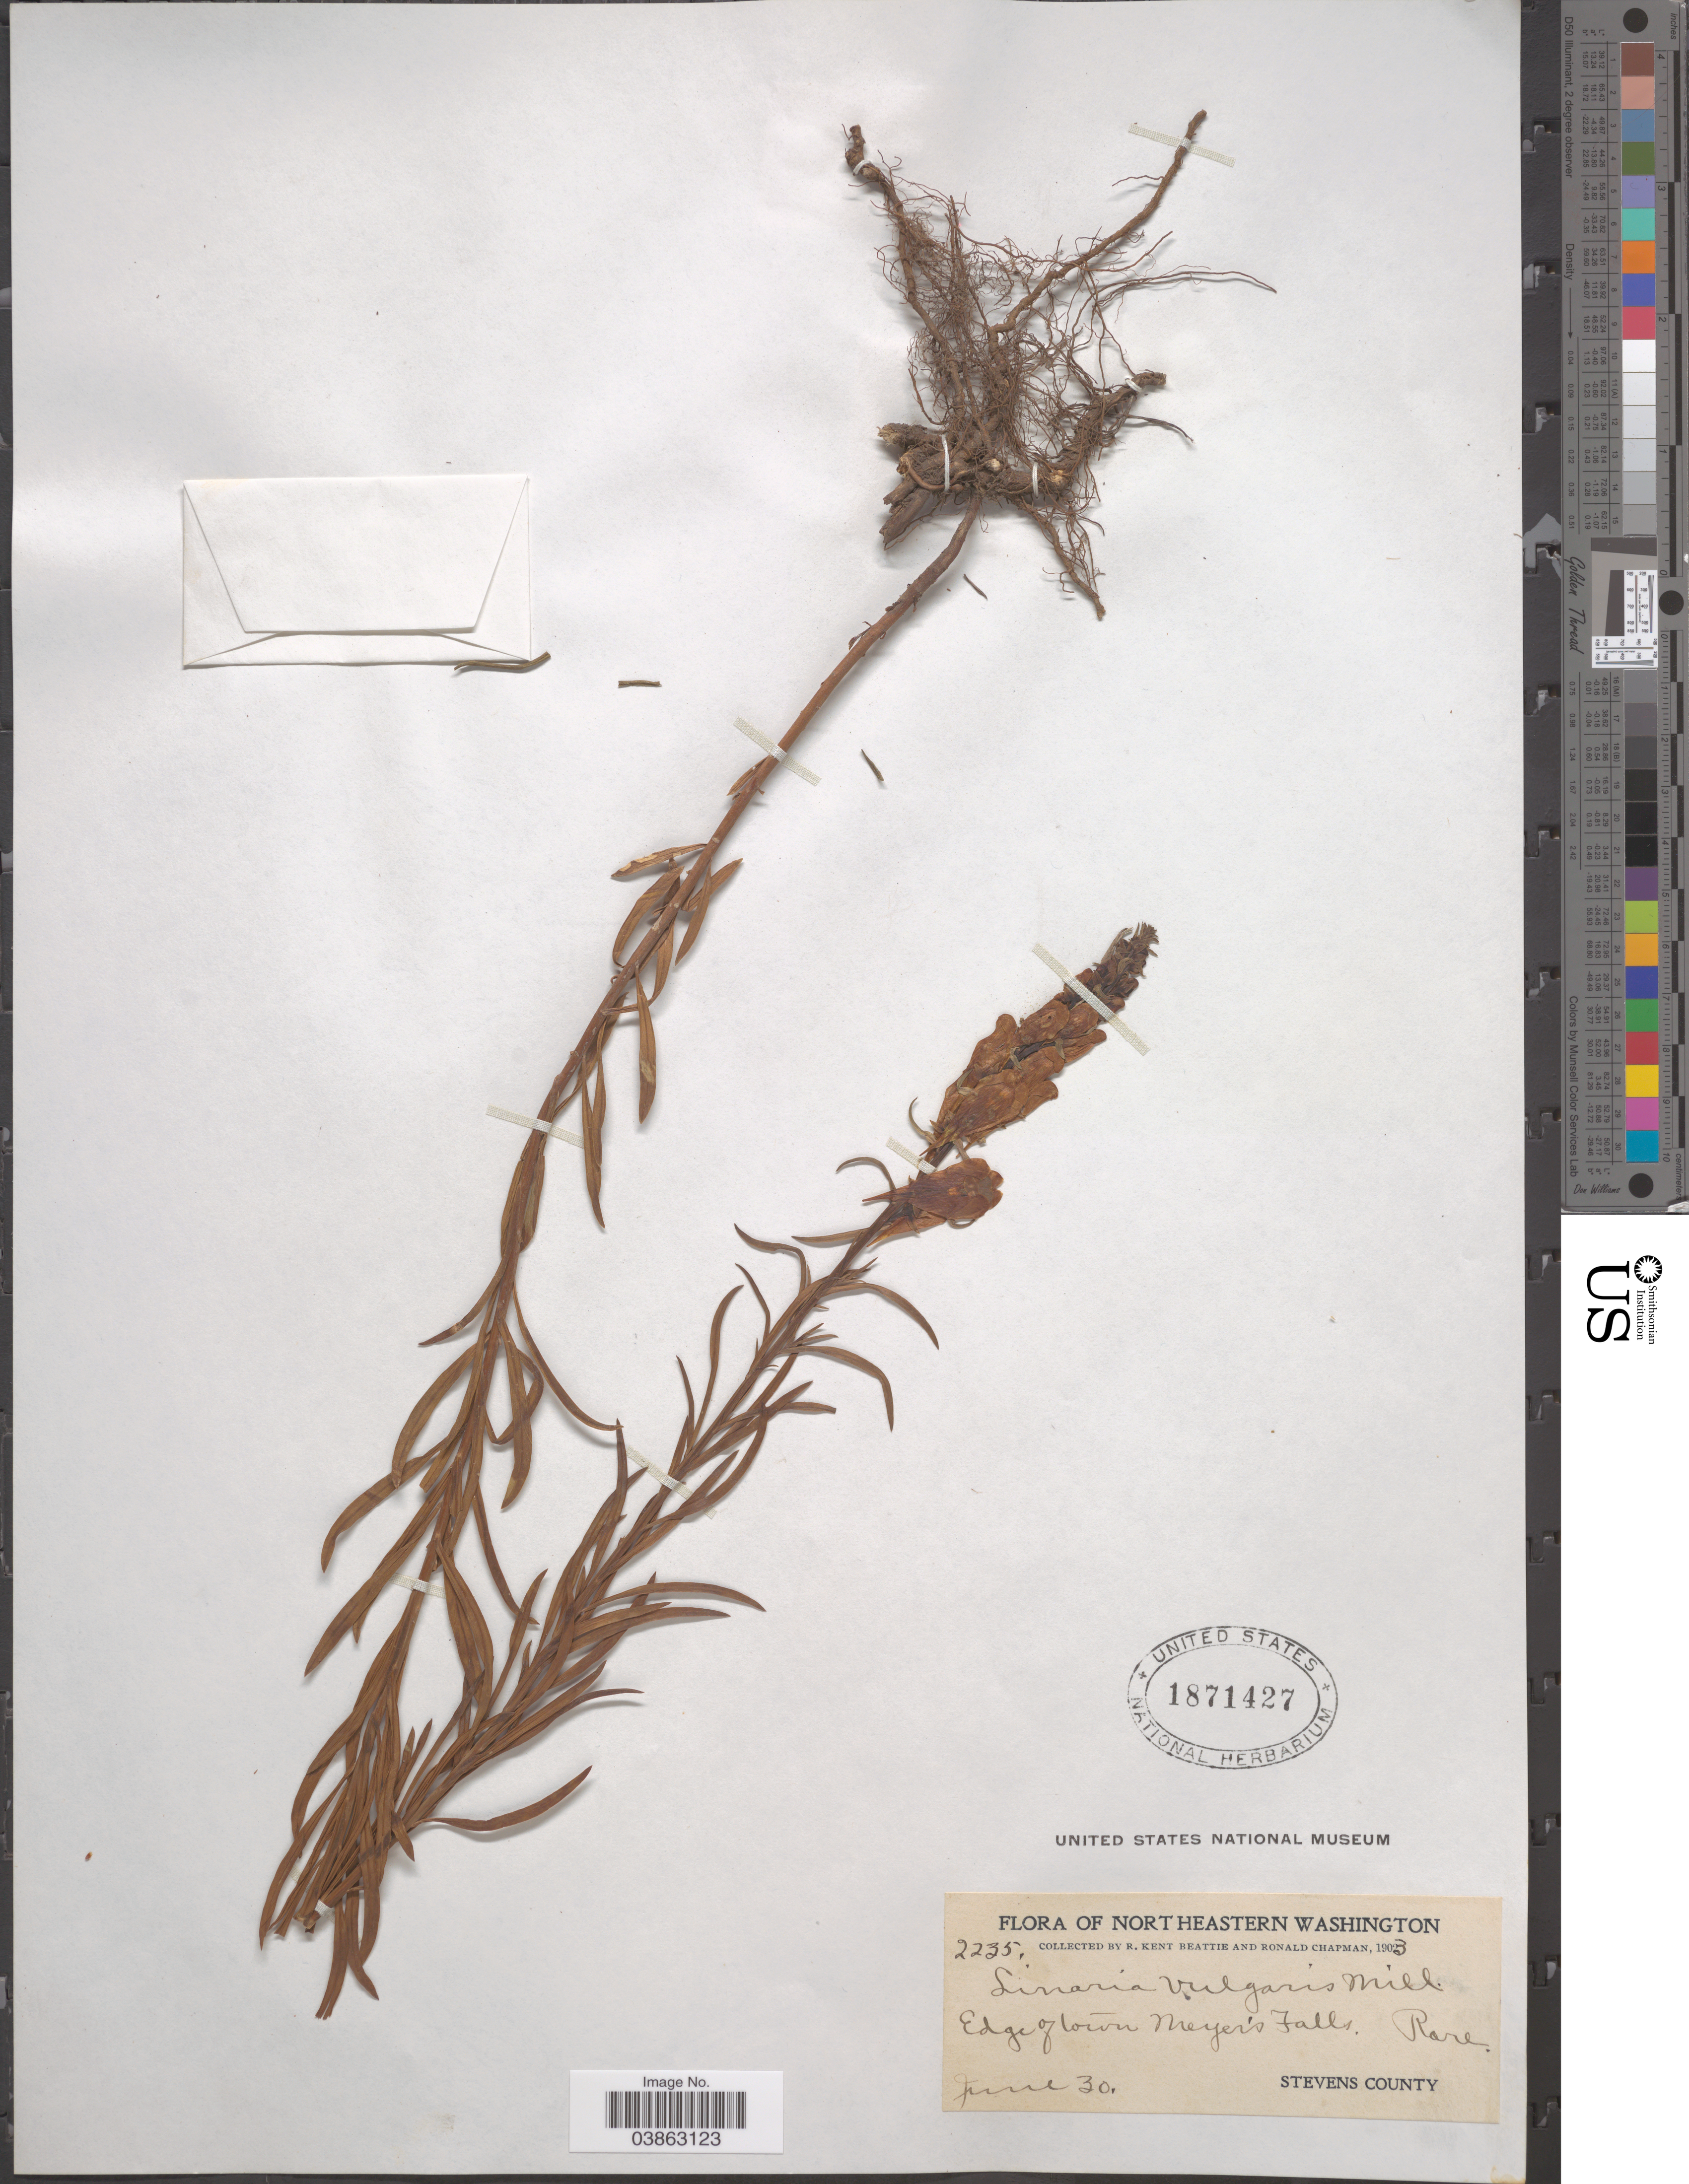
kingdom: Plantae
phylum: Tracheophyta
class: Magnoliopsida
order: Lamiales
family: Plantaginaceae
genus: Linaria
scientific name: Linaria vulgaris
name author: Mill.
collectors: R. K. Beattie & R. Chapman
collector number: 2235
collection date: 1903-06-30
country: United States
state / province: Washington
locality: Northeastern Washington. Edge of town Meyer's Falls.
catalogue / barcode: US 1871427